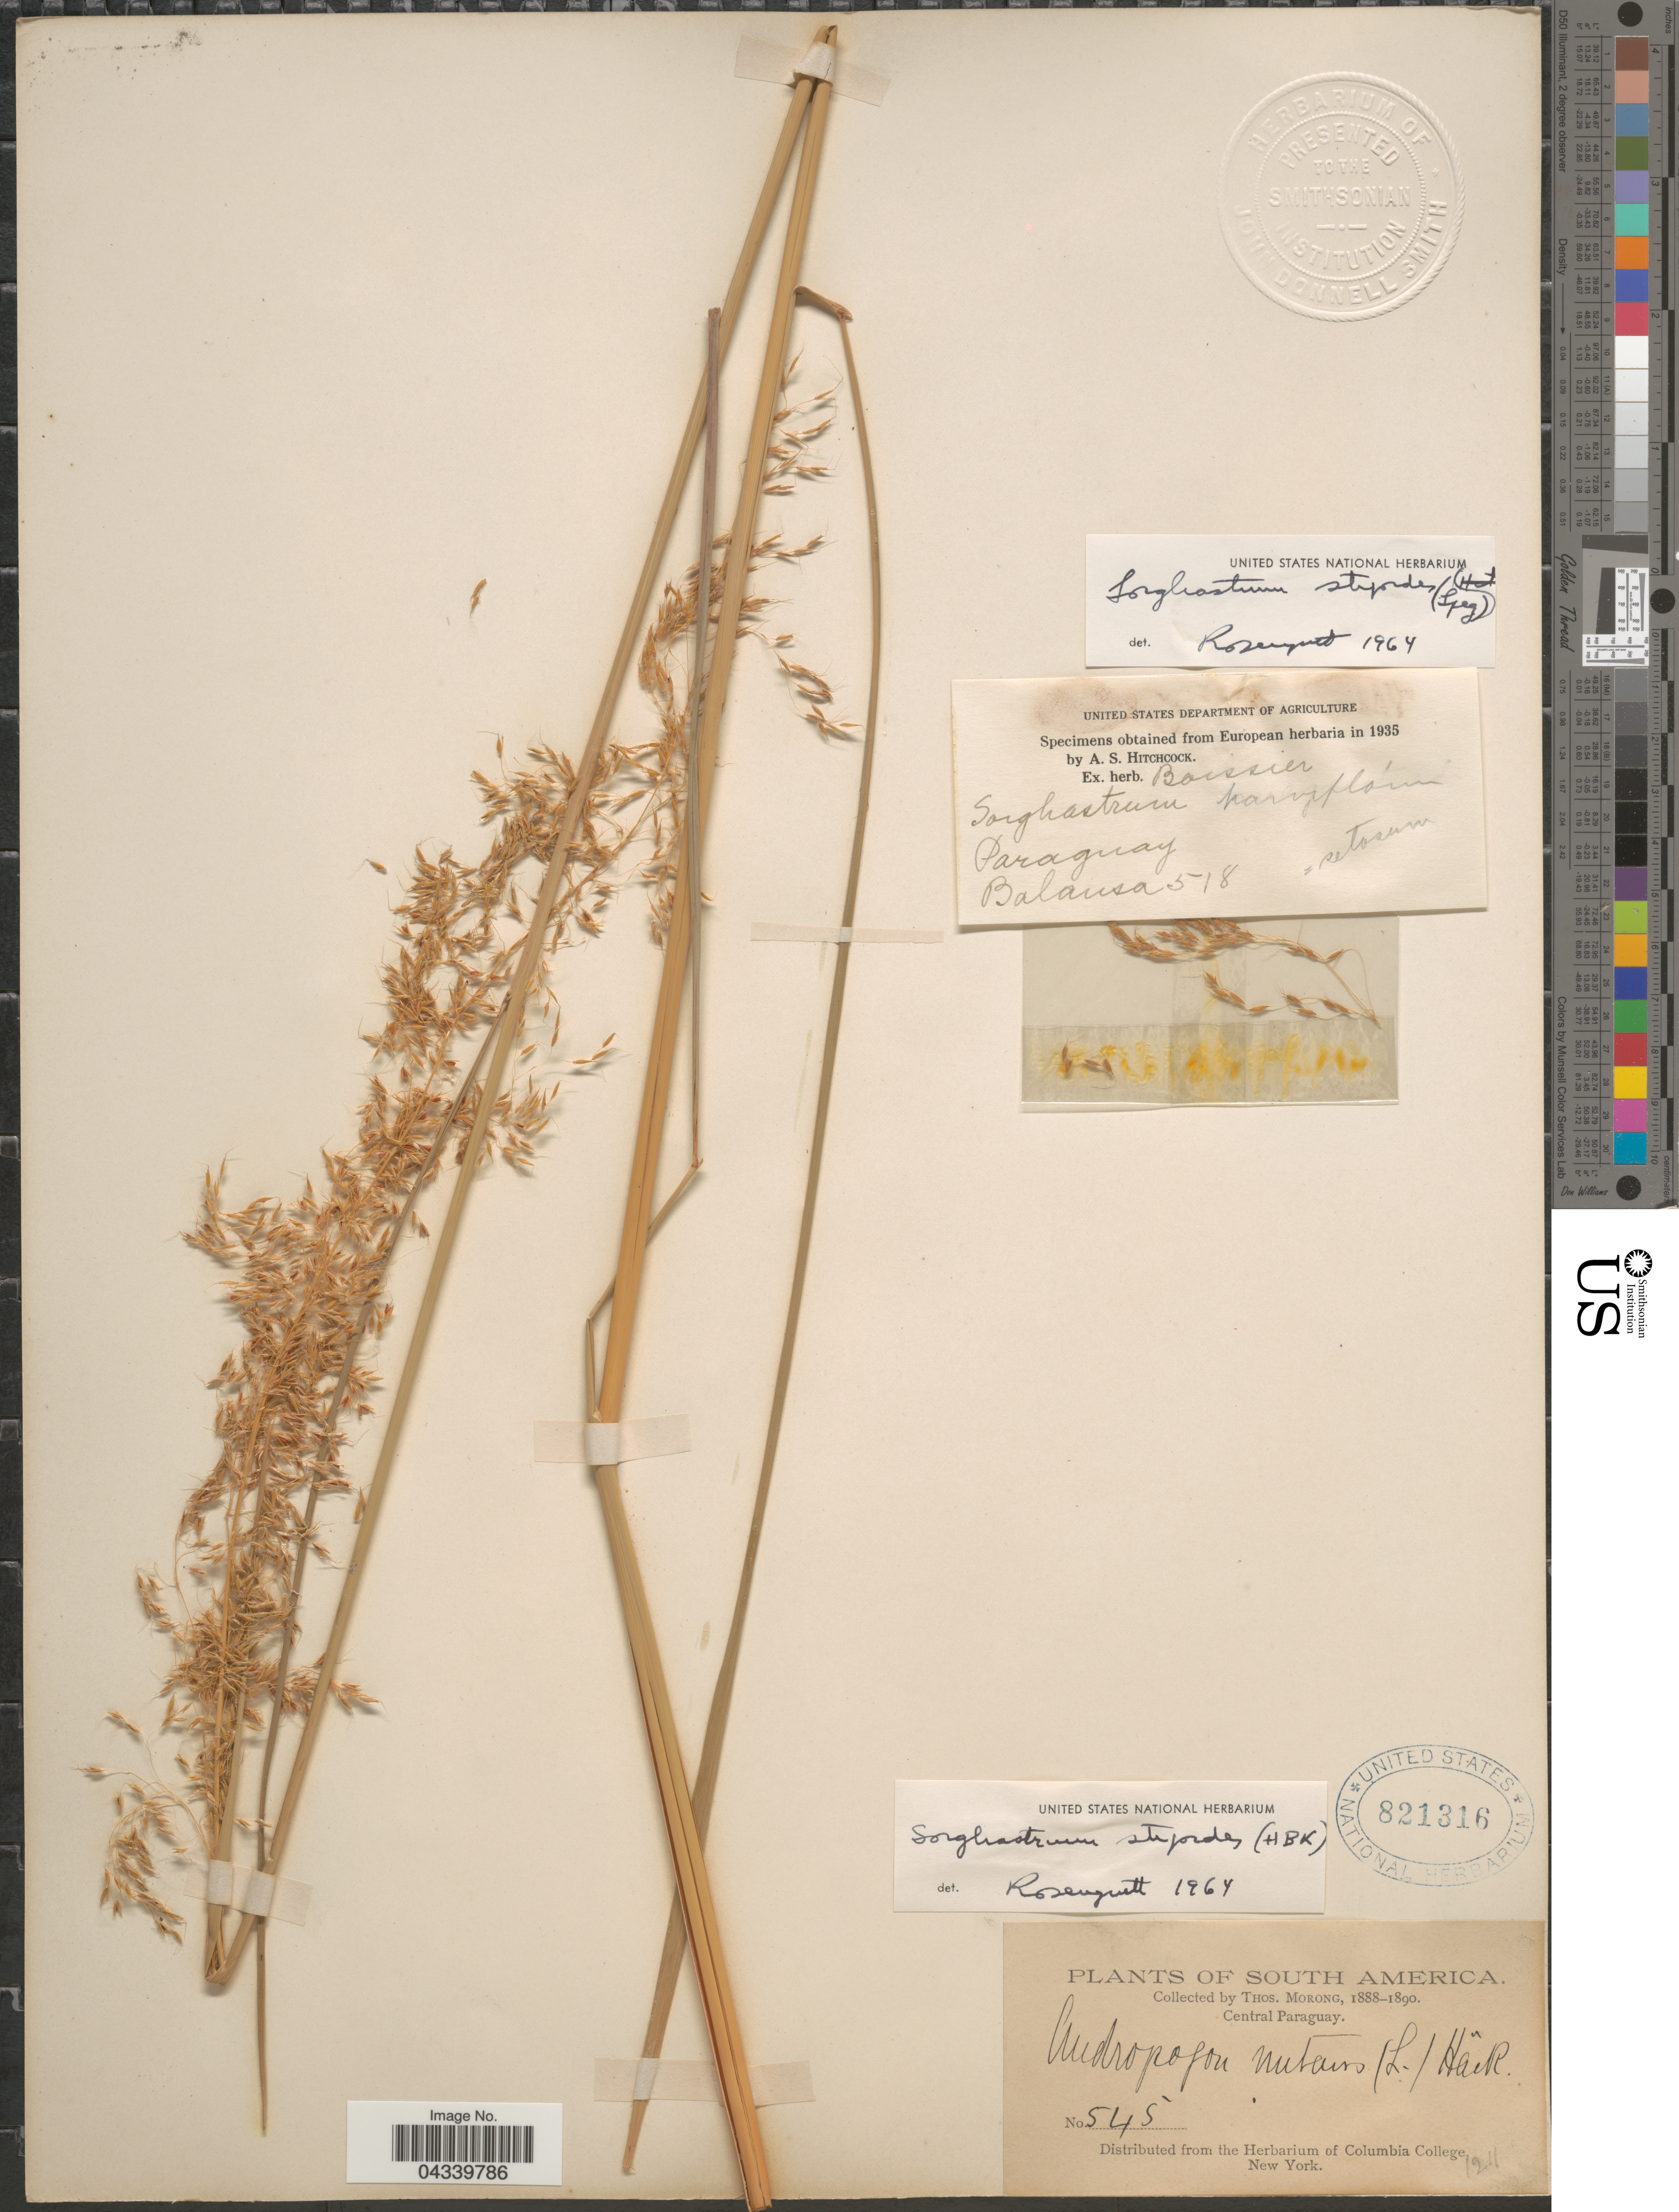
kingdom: Plantae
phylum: Tracheophyta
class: Liliopsida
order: Poales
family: Poaceae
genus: Sorghastrum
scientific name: Sorghastrum stipoides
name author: (Kunth) Nash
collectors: -. Balansa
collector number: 518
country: Paraguay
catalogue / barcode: US 821316-2